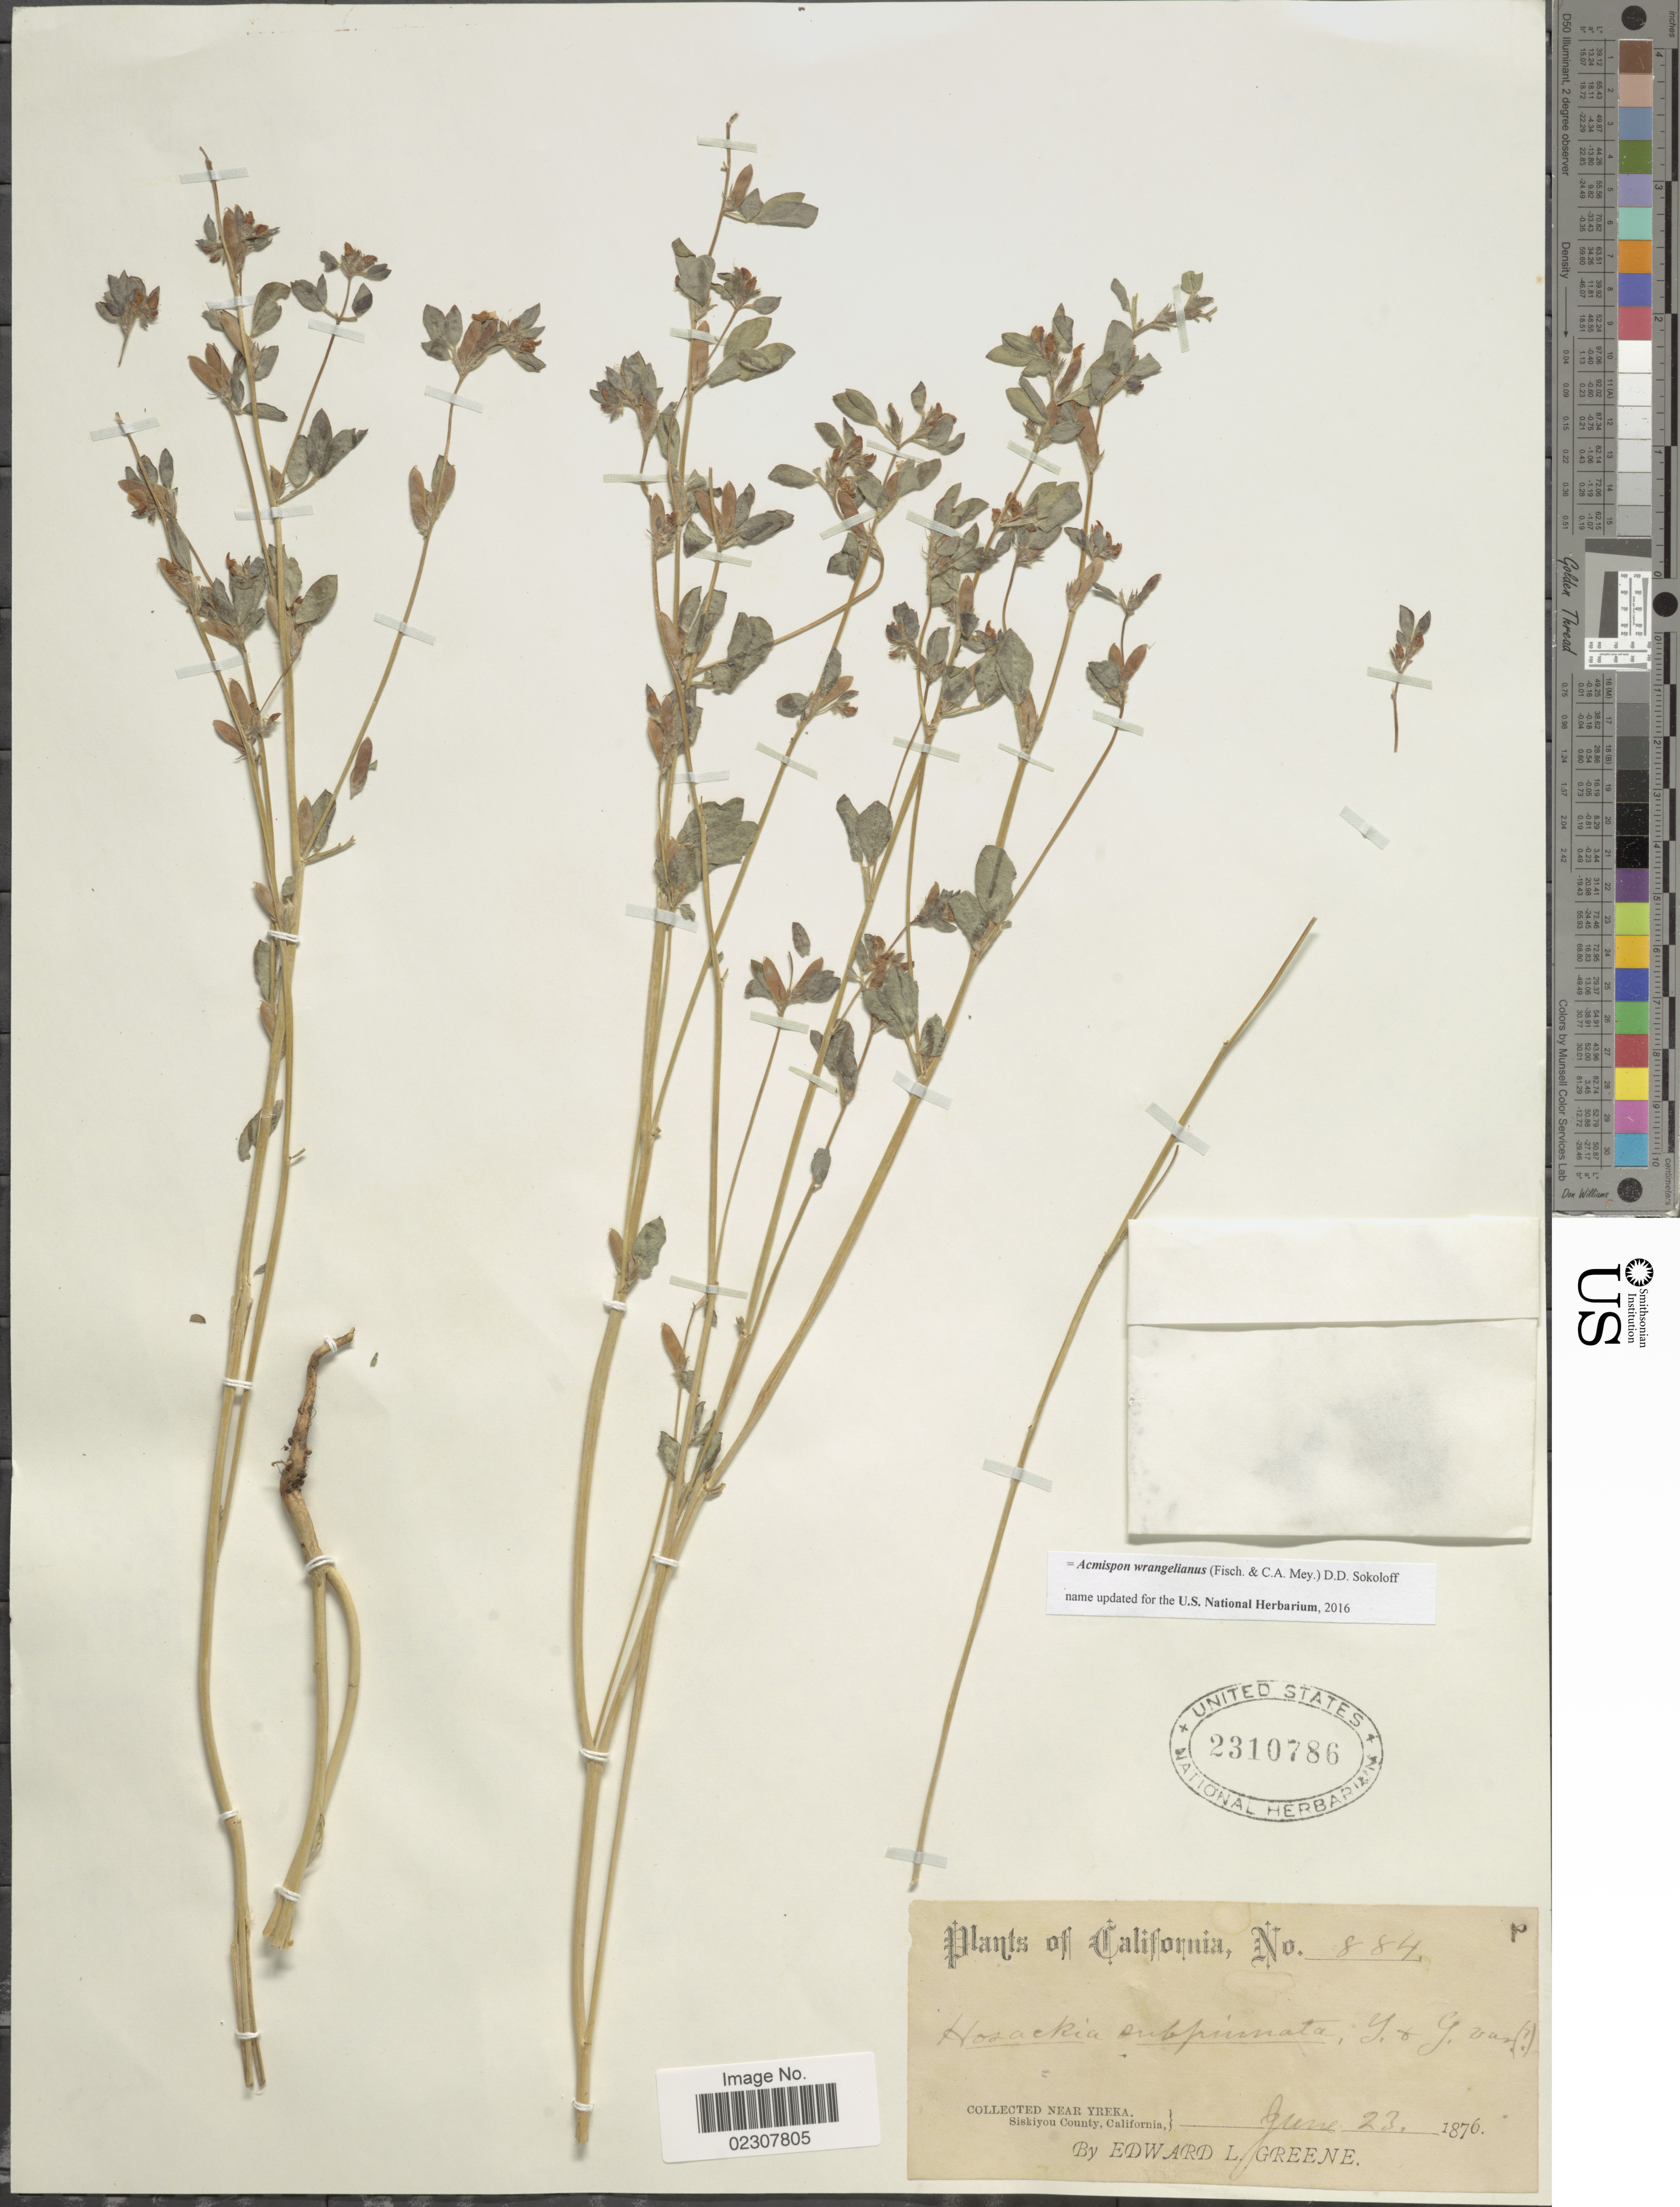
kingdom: Plantae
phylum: Tracheophyta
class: Magnoliopsida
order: Fabales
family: Fabaceae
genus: Acmispon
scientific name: Acmispon wrangelianus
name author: (Fisch. & C.A. Mey.) D.D. Sokoloff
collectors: E. L. Greene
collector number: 884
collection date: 1876-06-23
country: United States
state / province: California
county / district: Siskiyou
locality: Near Yreka, Siskiyou County.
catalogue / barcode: US 2310786